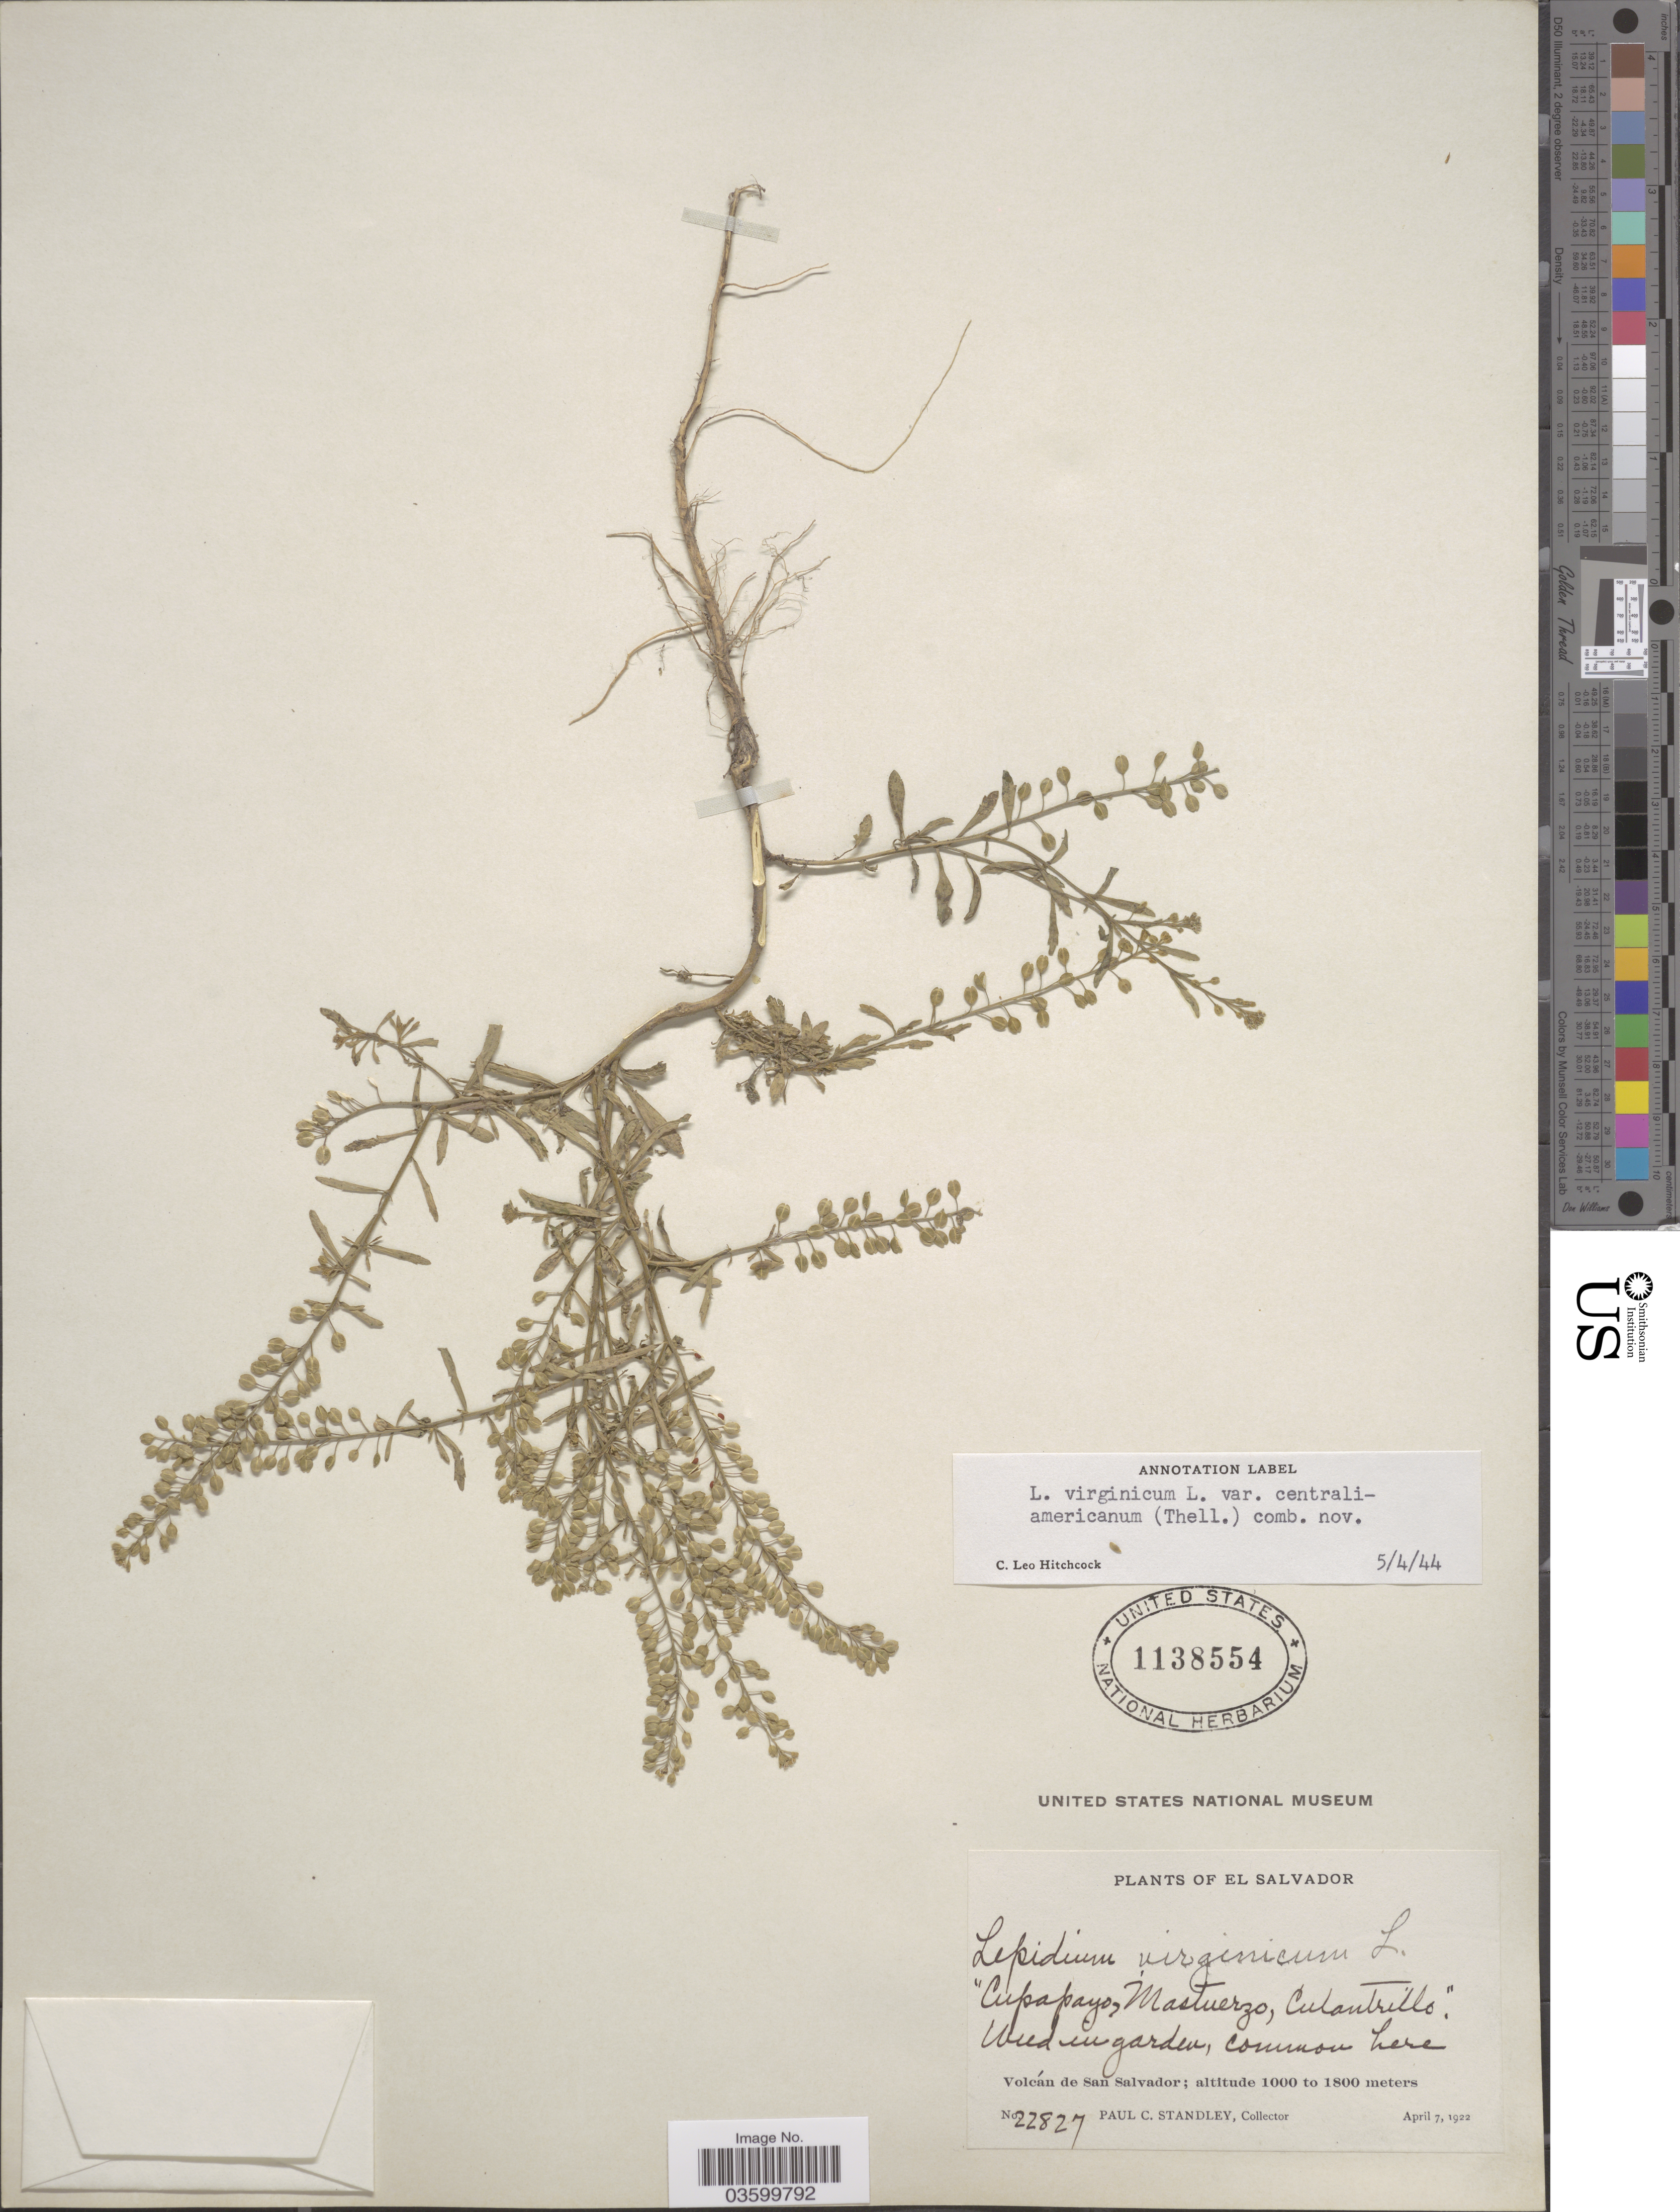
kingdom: Plantae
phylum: Tracheophyta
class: Magnoliopsida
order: Brassicales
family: Brassicaceae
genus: Lepidium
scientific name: Lepidium virginicum var. centrali-americanum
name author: (Thell.) C.L. Hitchc.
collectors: P. C. Standley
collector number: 22827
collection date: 1922-04-07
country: El Salvador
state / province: San Salvador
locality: Volcán de San Salvador.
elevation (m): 1000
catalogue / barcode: US 1138554